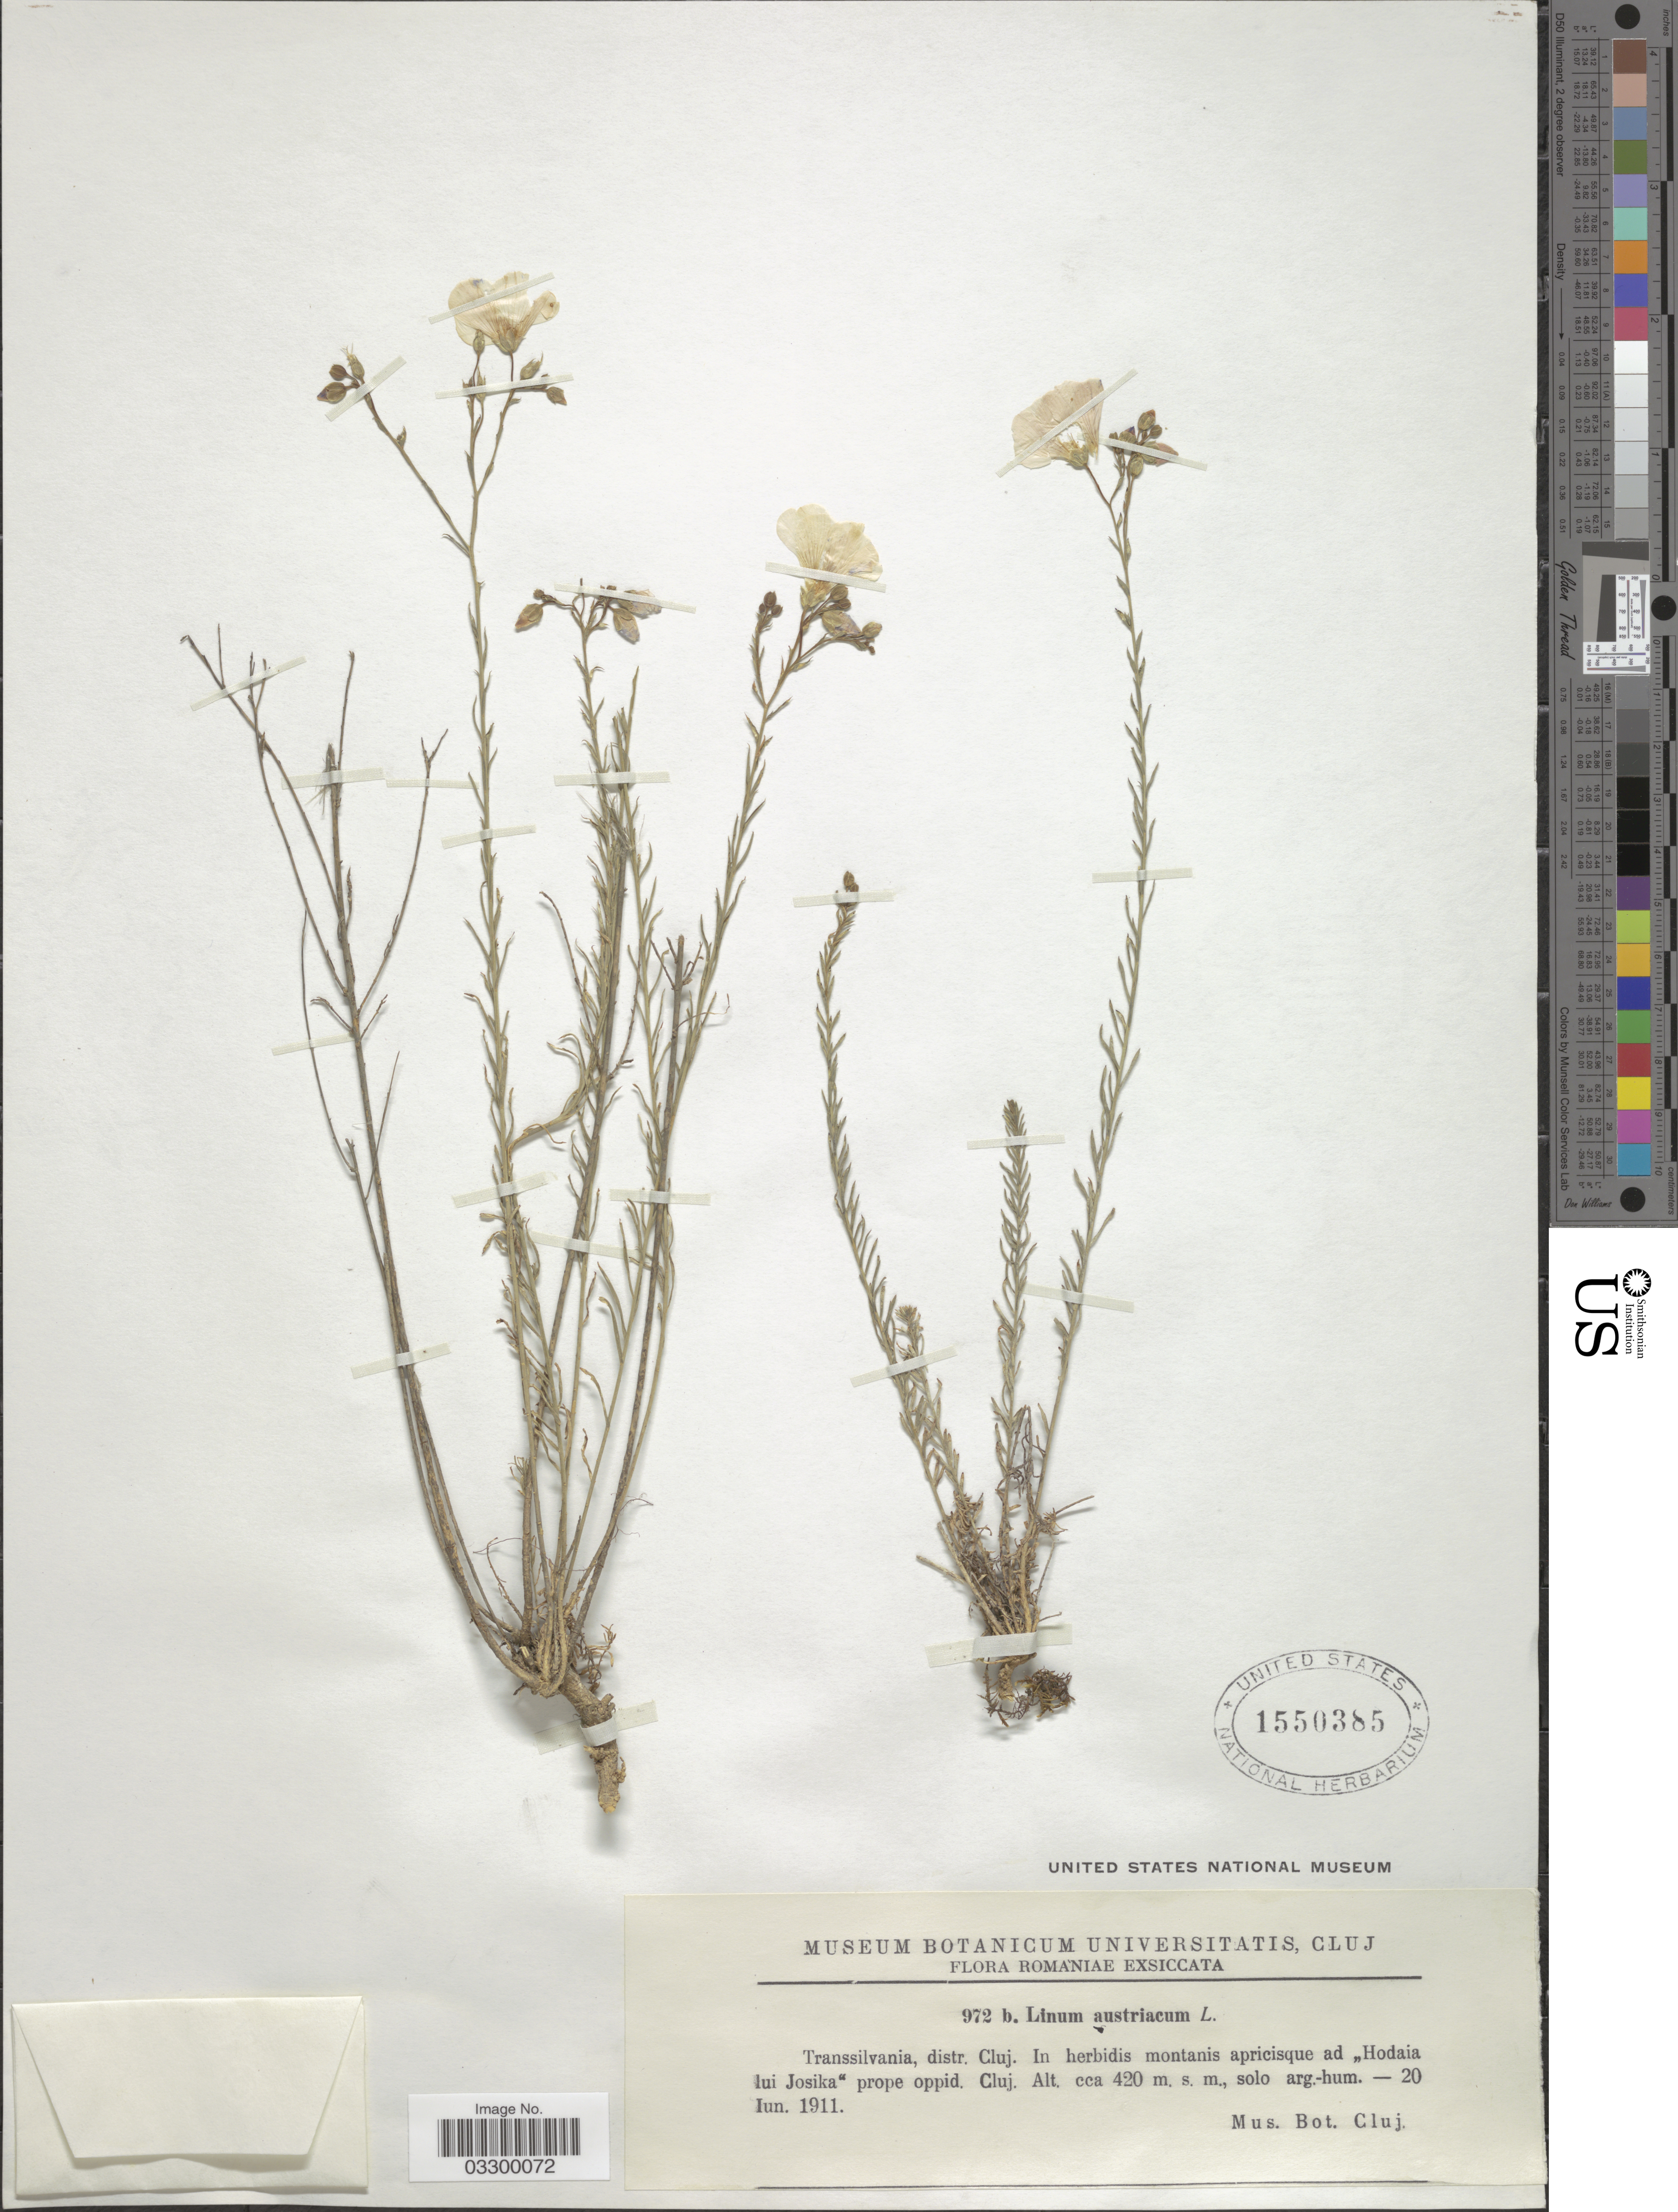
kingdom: Plantae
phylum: Tracheophyta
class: Magnoliopsida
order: Malpighiales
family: Linaceae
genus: Linum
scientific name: Linum austriacum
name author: L.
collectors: Mus. Bot. Cluj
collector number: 972b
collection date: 1911-06-20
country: Romania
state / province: Cluj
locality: Transsilvania, distr. Cluj. In herbidis montanis apricisque ad "Hodaia lui Josika" prope oppid. Cluj.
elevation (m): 420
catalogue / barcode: US 1550385